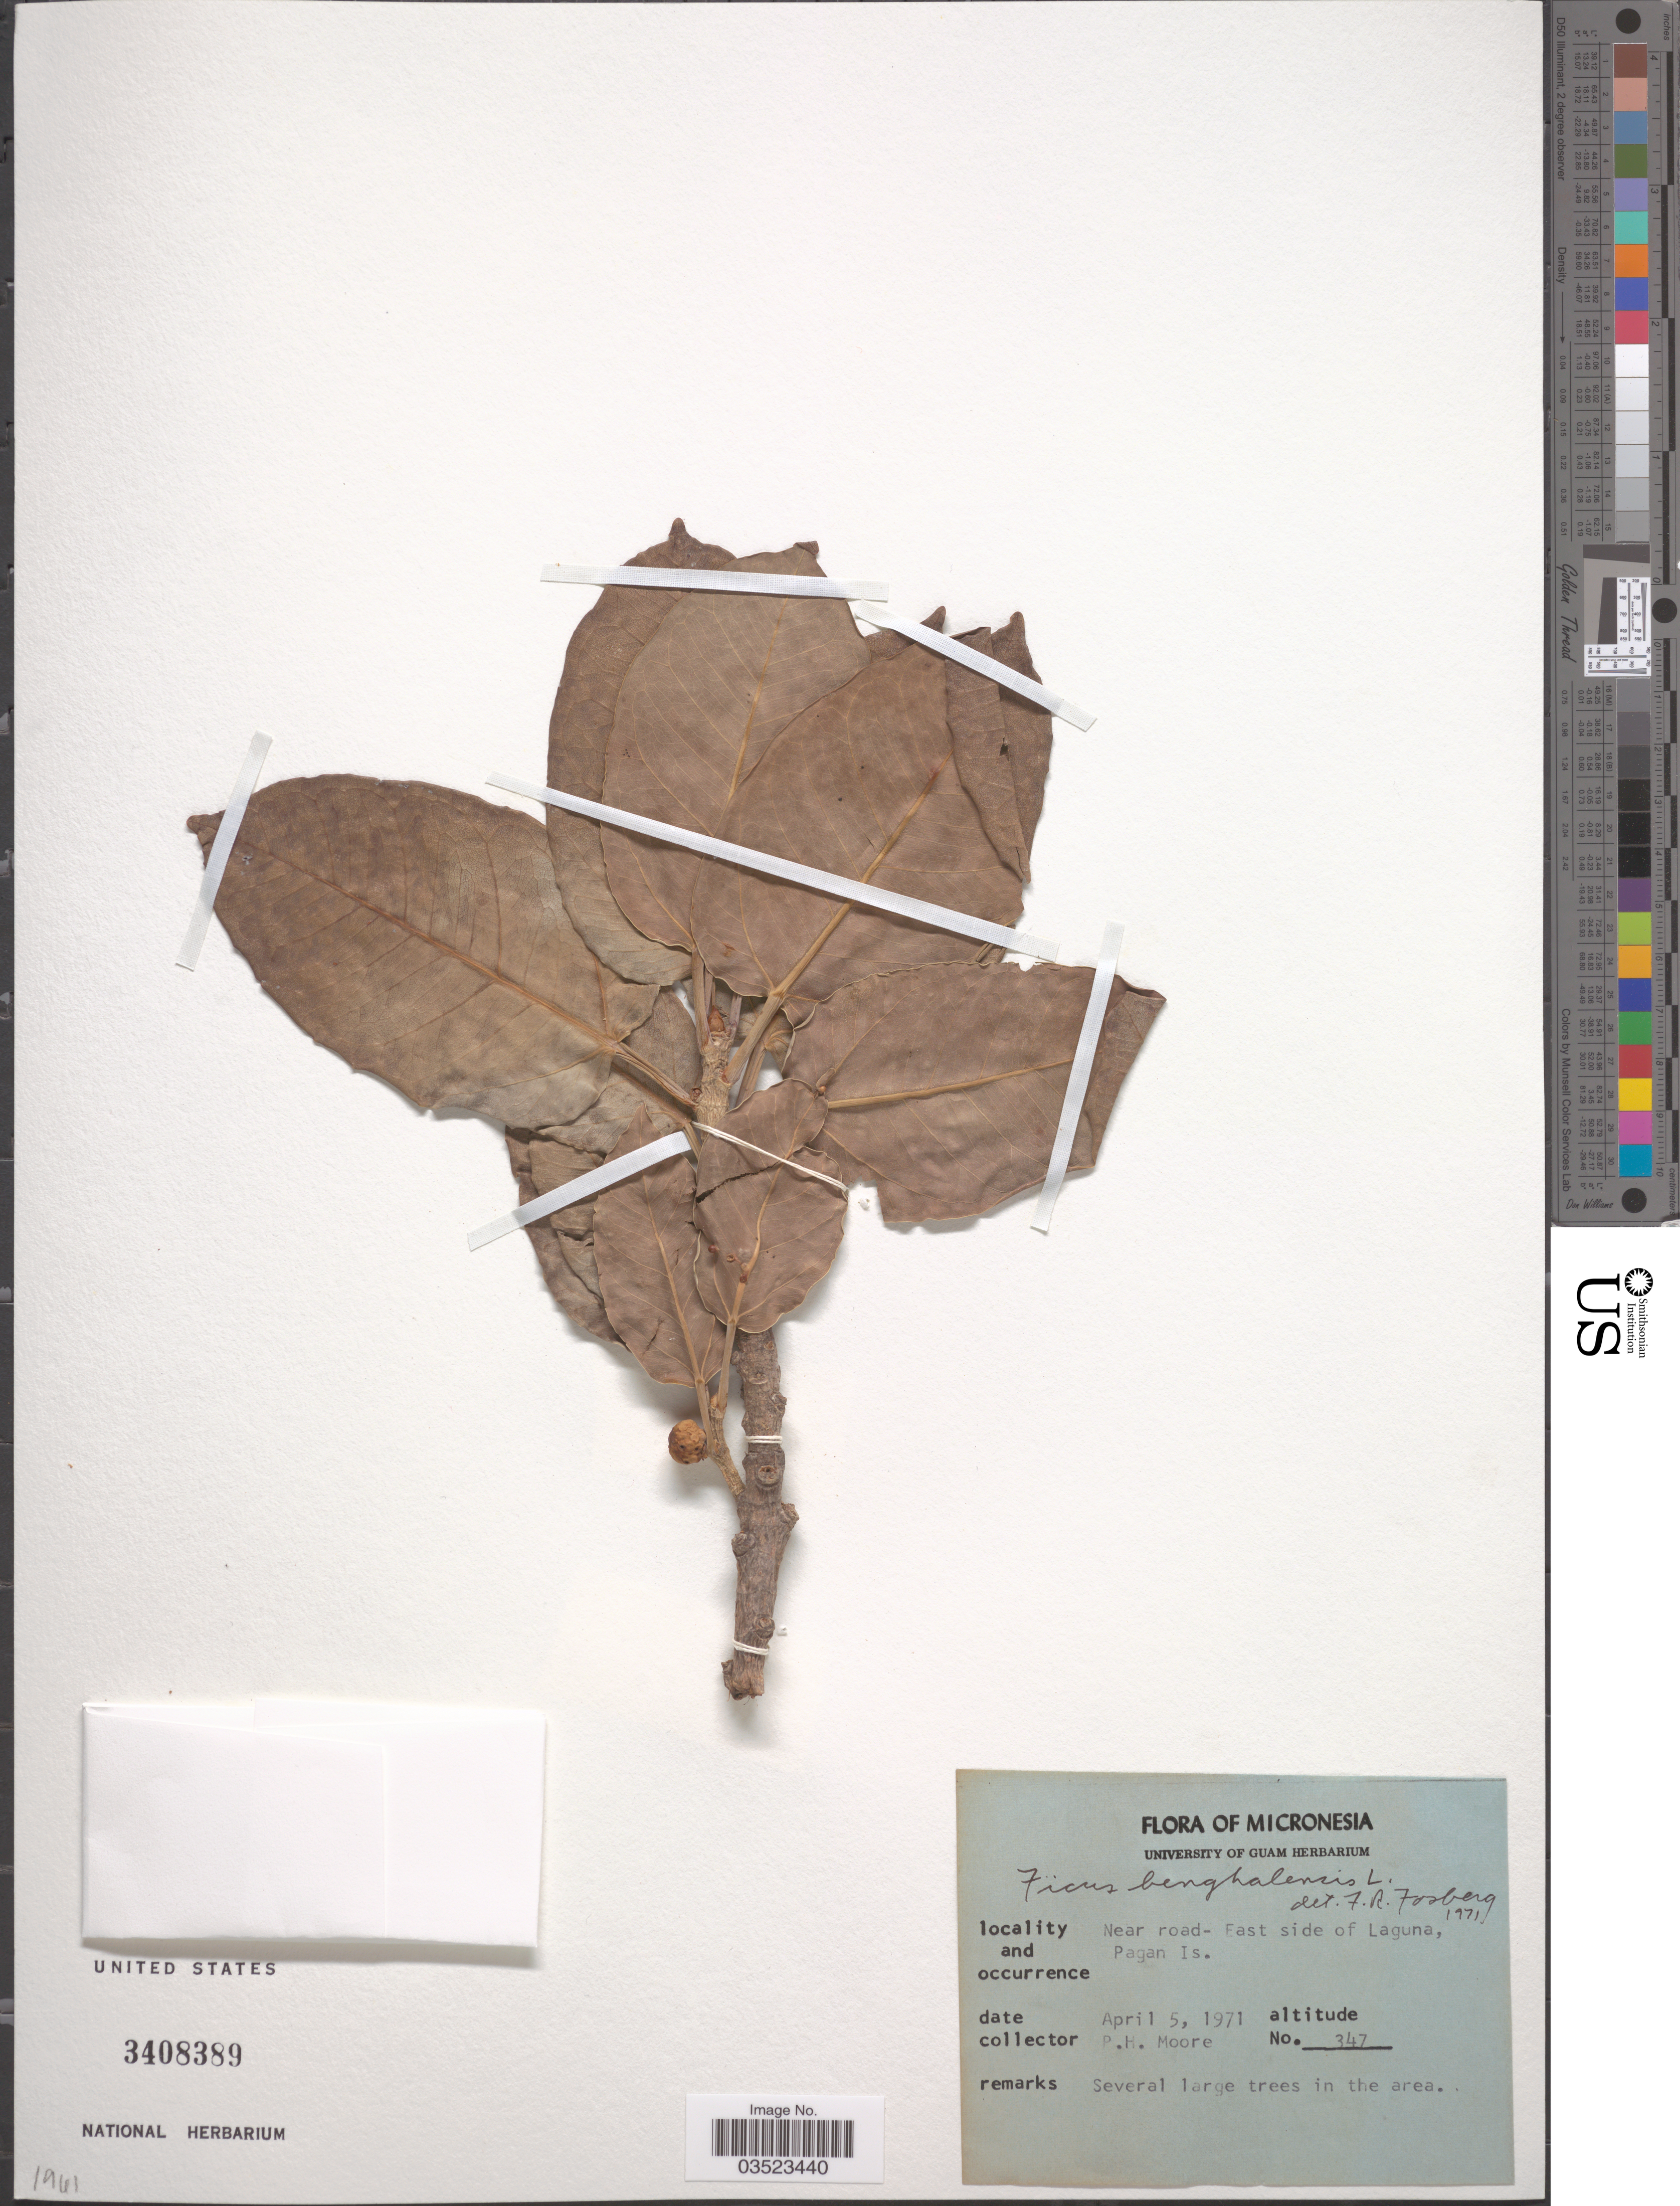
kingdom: Plantae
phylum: Tracheophyta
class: Magnoliopsida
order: Rosales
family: Moraceae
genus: Ficus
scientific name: Ficus benghalensis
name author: L.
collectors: P. H. Moore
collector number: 347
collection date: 1971-04-05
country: Northern Mariana Islands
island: Pagan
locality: Near road- East side of Laguna, Pagan Is.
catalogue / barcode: US 3408389